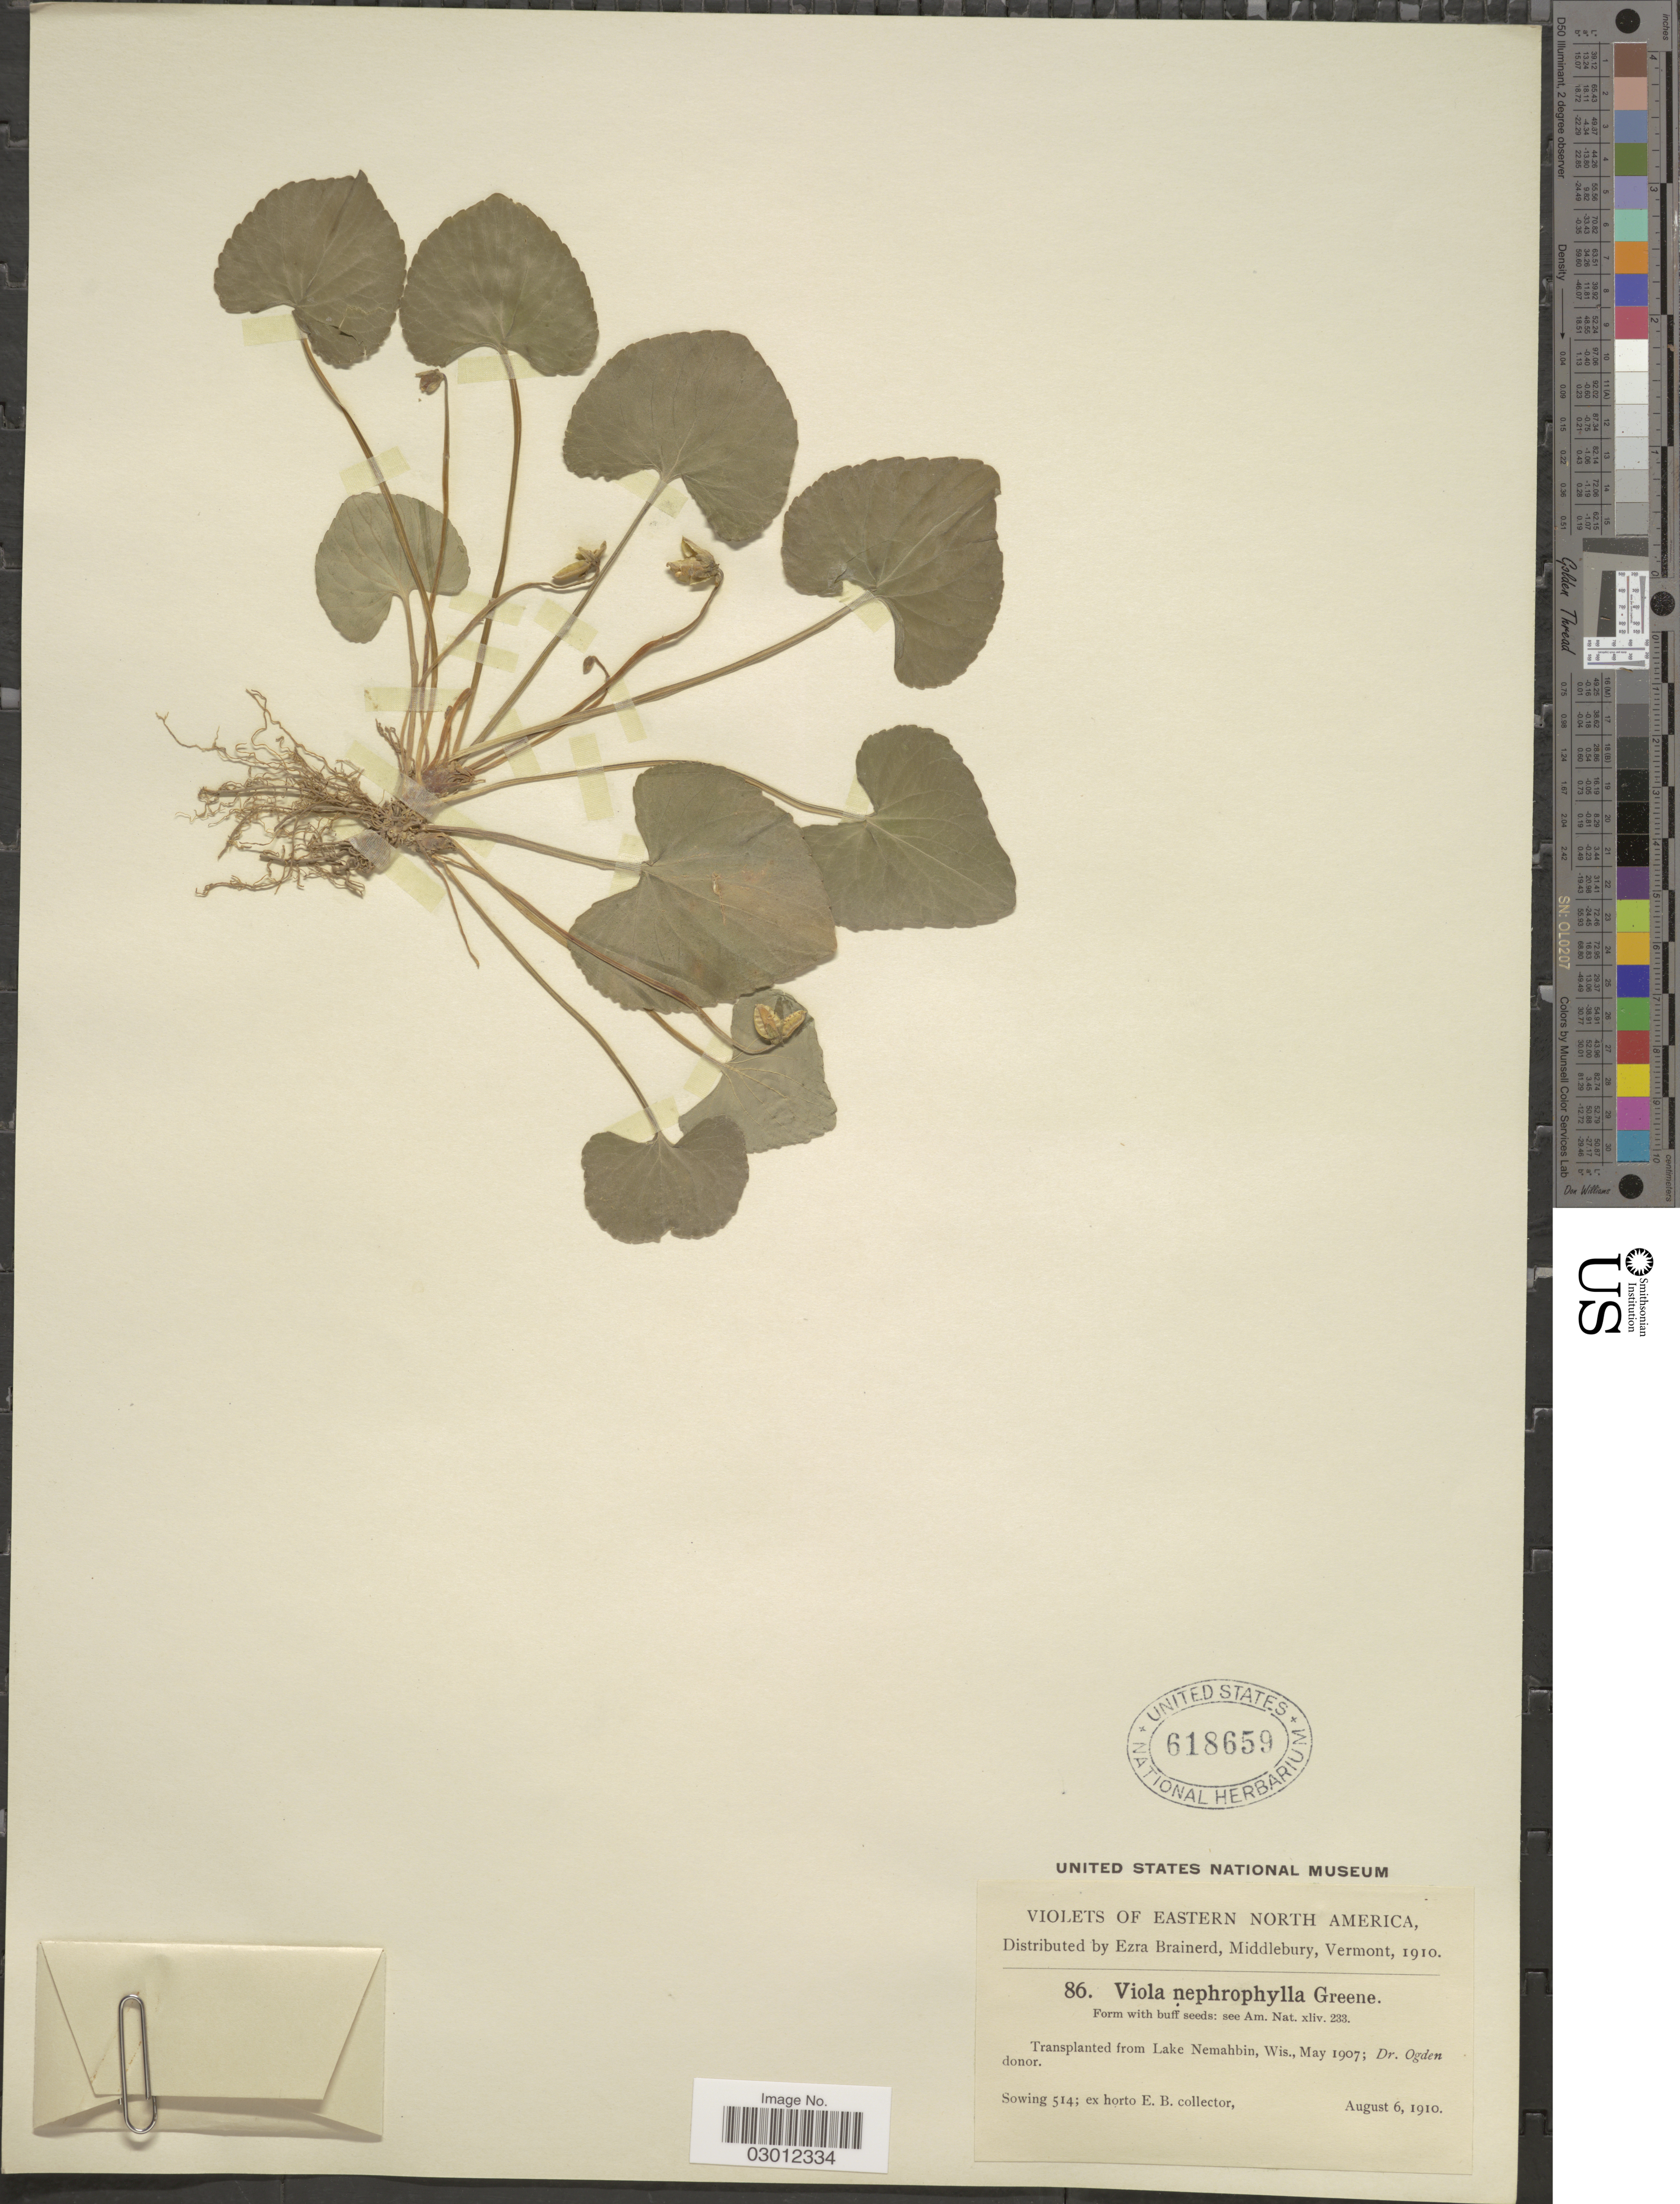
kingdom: Plantae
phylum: Tracheophyta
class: Magnoliopsida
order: Malpighiales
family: Violaceae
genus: Viola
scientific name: Viola nephrophylla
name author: Greene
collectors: ex herb. Ezra Brainerd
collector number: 86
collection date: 1910-08-06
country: United States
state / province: Wisconsin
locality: Eastern North America. Transplanted from Lake Nemahbin, Wis.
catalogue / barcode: US 618659